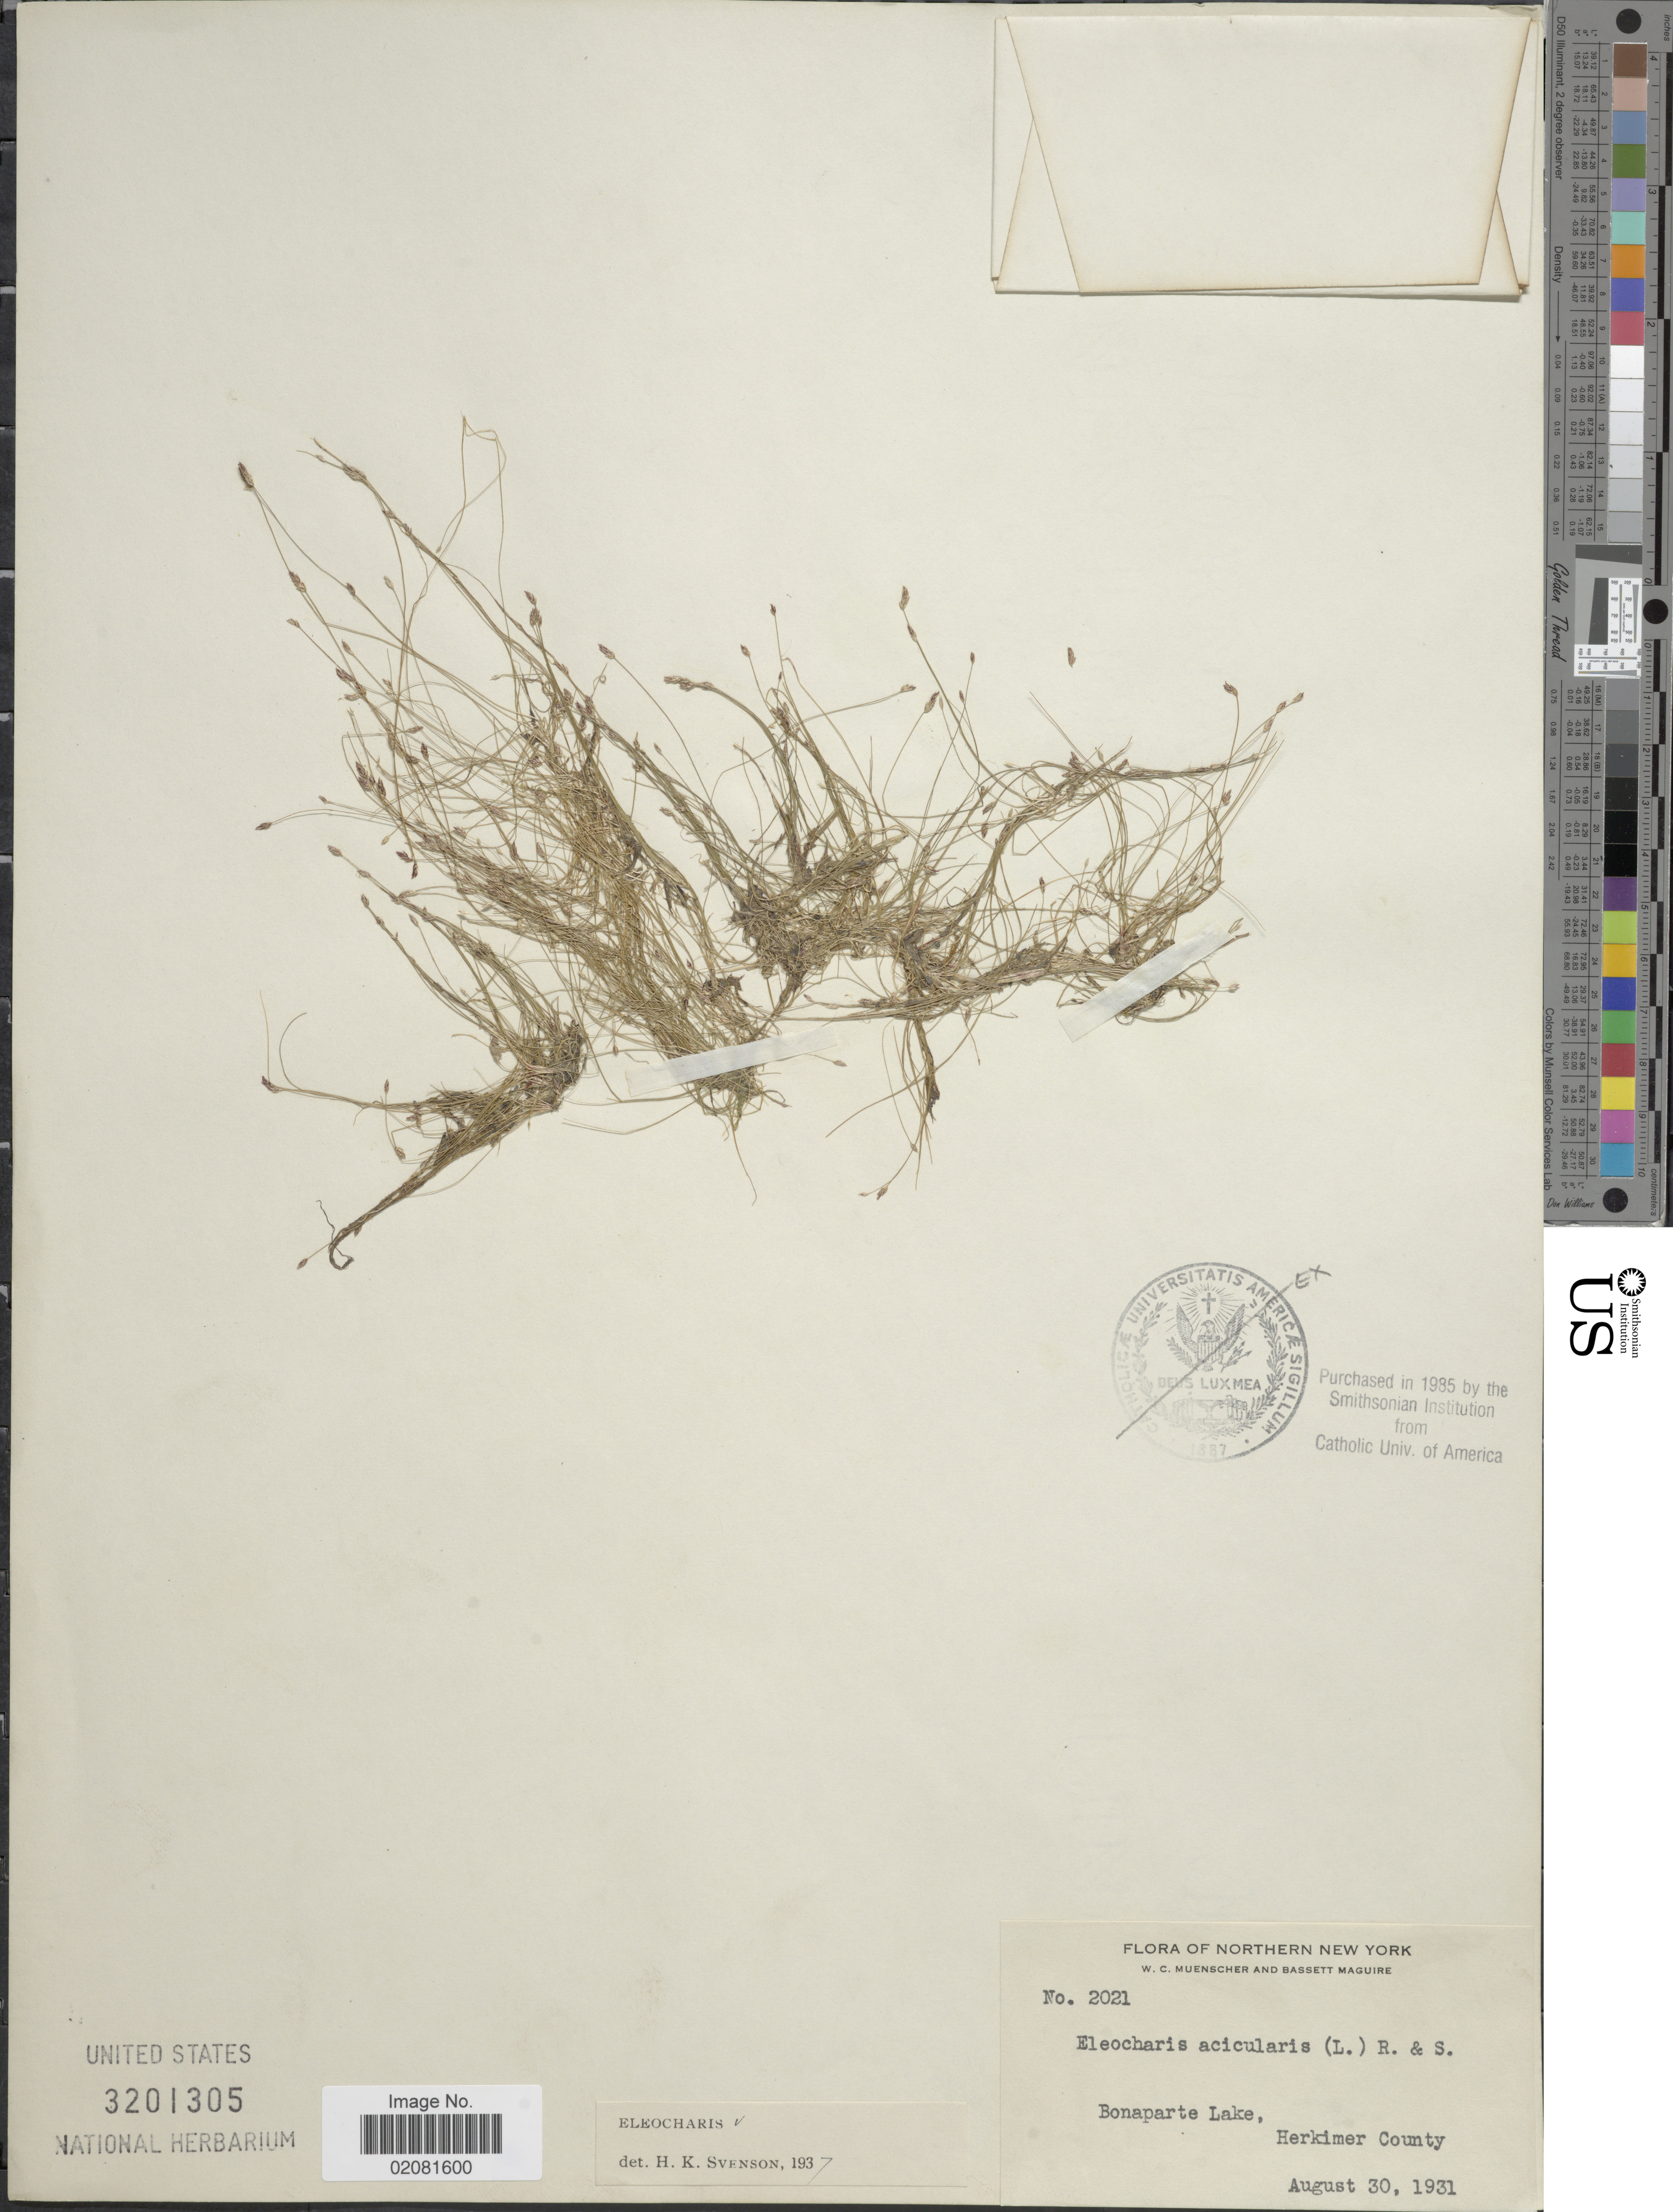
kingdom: Plantae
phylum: Tracheophyta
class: Liliopsida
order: Poales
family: Cyperaceae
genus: Eleocharis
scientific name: Eleocharis acicularis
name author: (L.) Roem. & Schult.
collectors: W. Muenscher & B. Maguire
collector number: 2021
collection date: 1931-08-30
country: United States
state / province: New York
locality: Northern New York. Bonaparte Lake, Herkimer County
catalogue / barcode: US 3201305